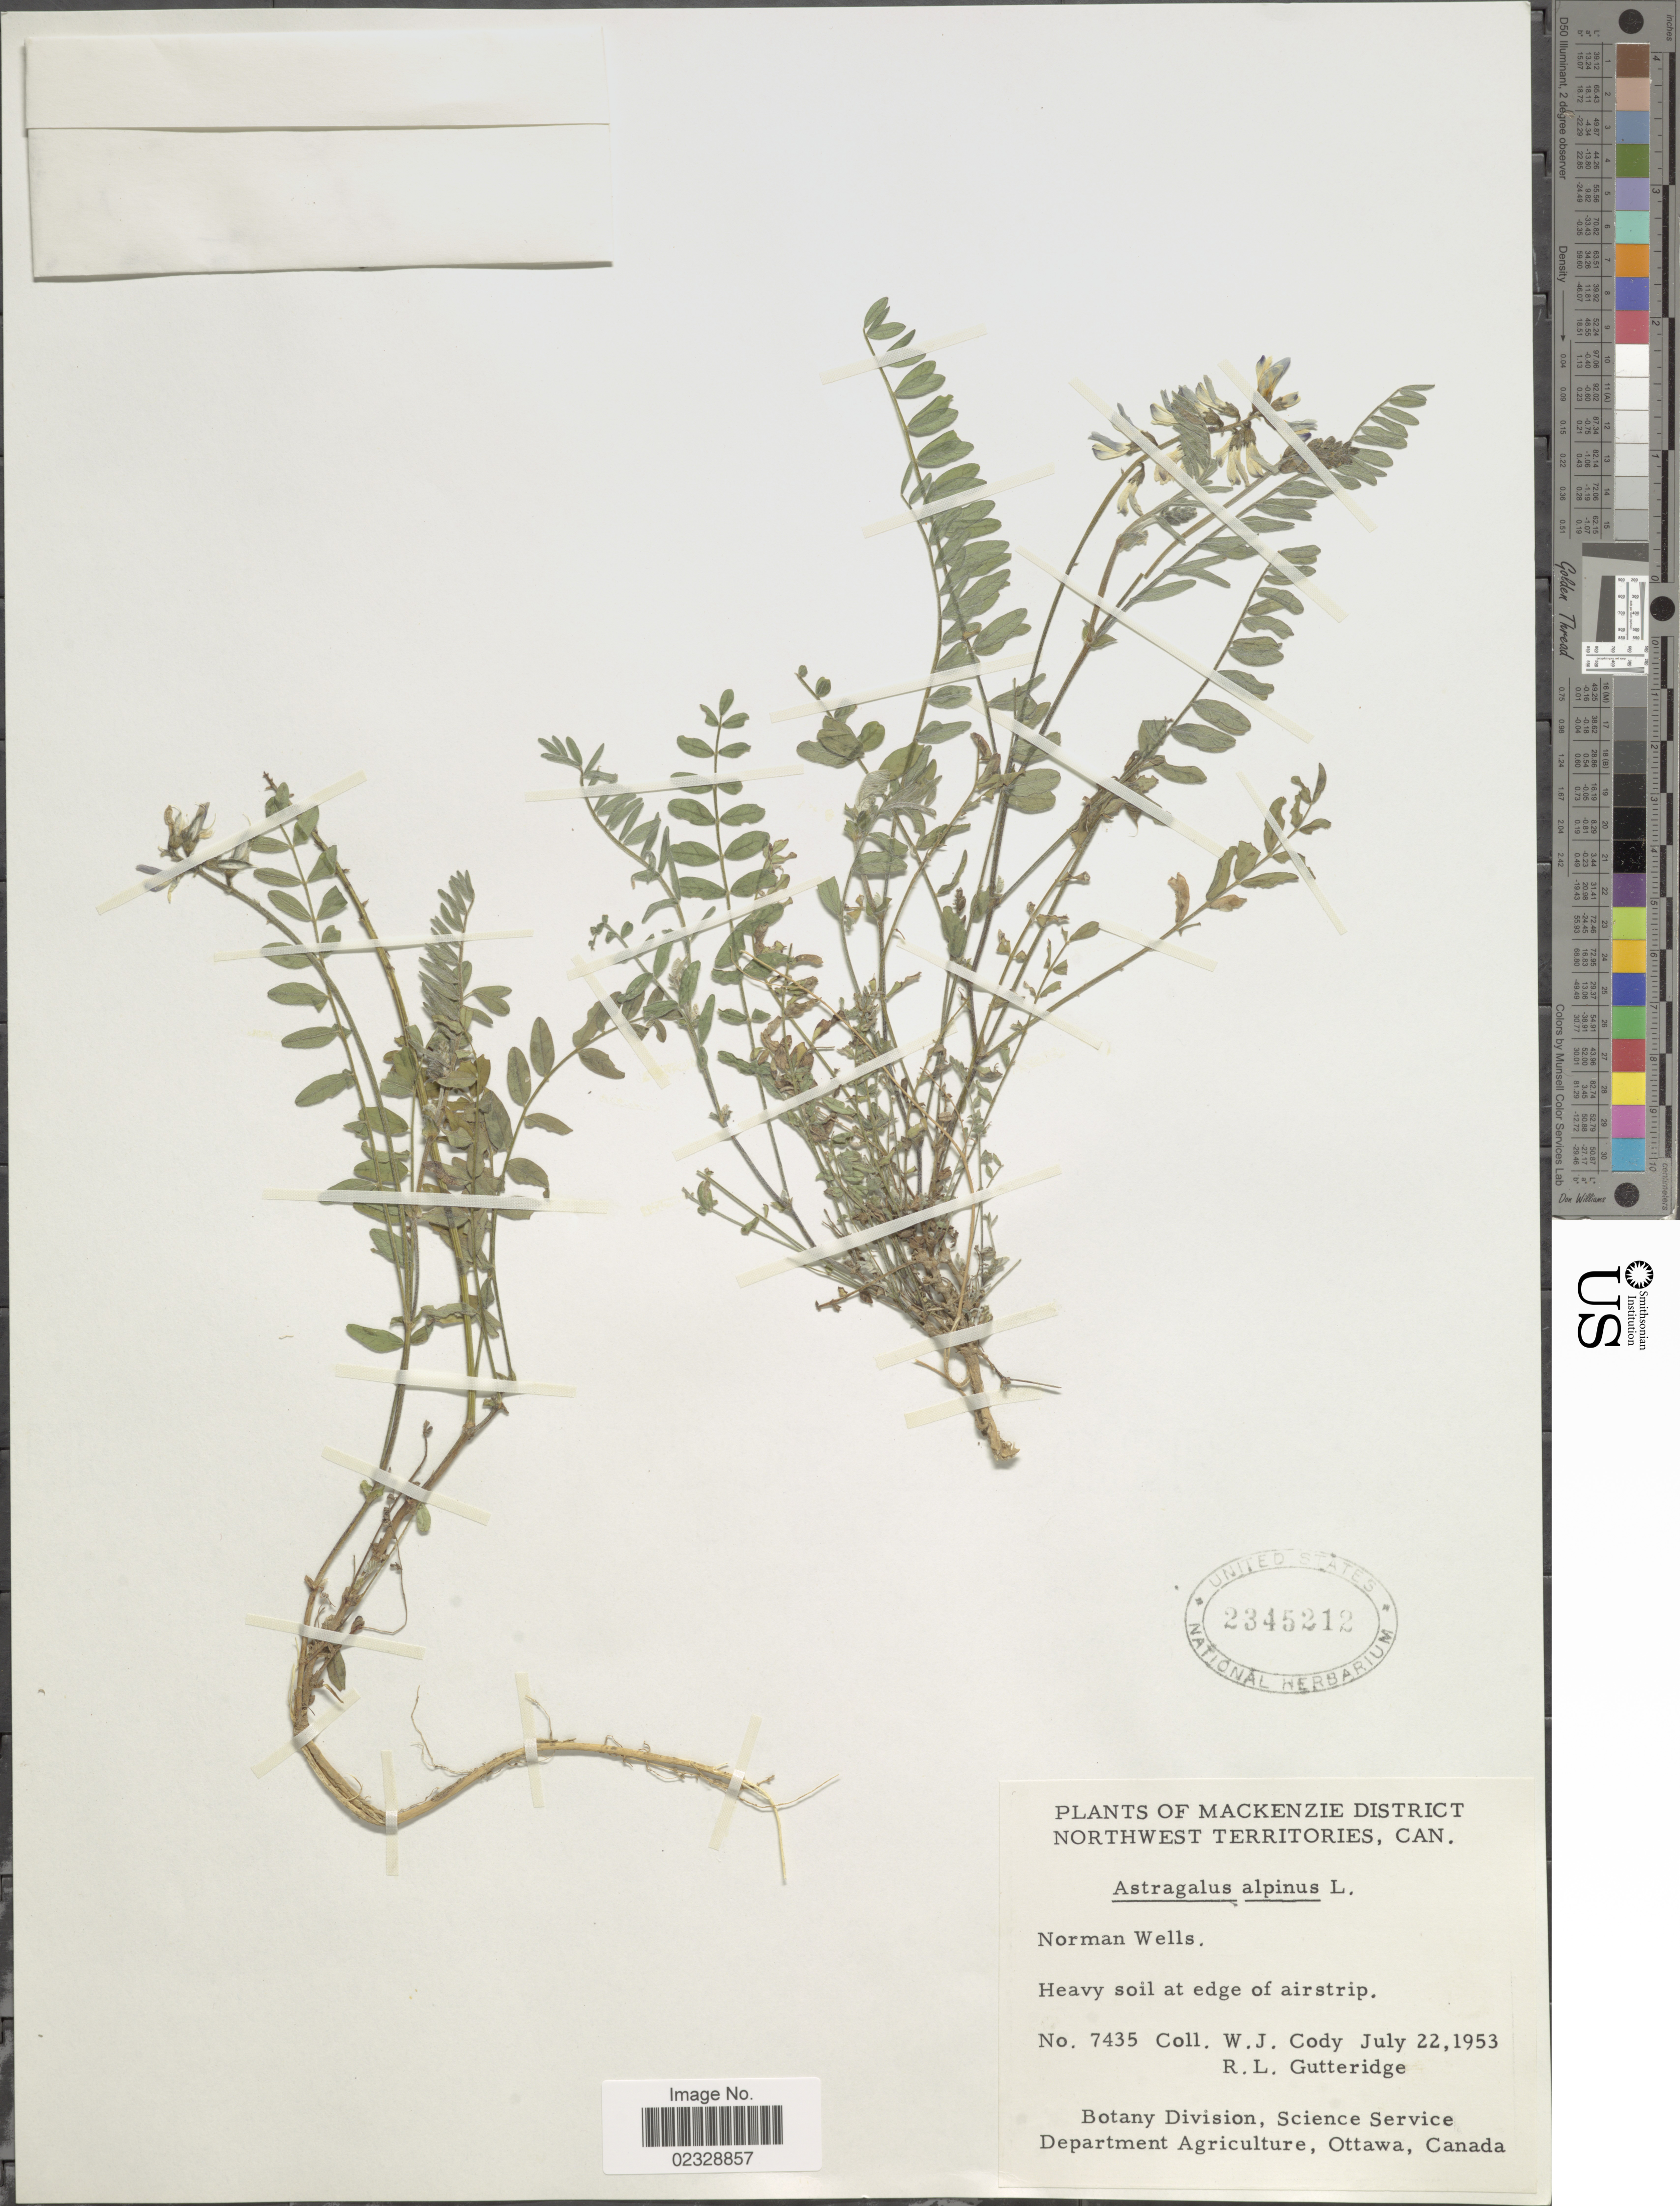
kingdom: Plantae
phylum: Tracheophyta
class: Magnoliopsida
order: Fabales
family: Fabaceae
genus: Astragalus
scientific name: Astragalus alpinus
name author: L.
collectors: W. Cody & R. Gutteridge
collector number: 7435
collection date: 1953-07-22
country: Canada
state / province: Northwest Territories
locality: Mackenzie District, heavy soil at edge of airstrip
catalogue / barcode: US 2345212